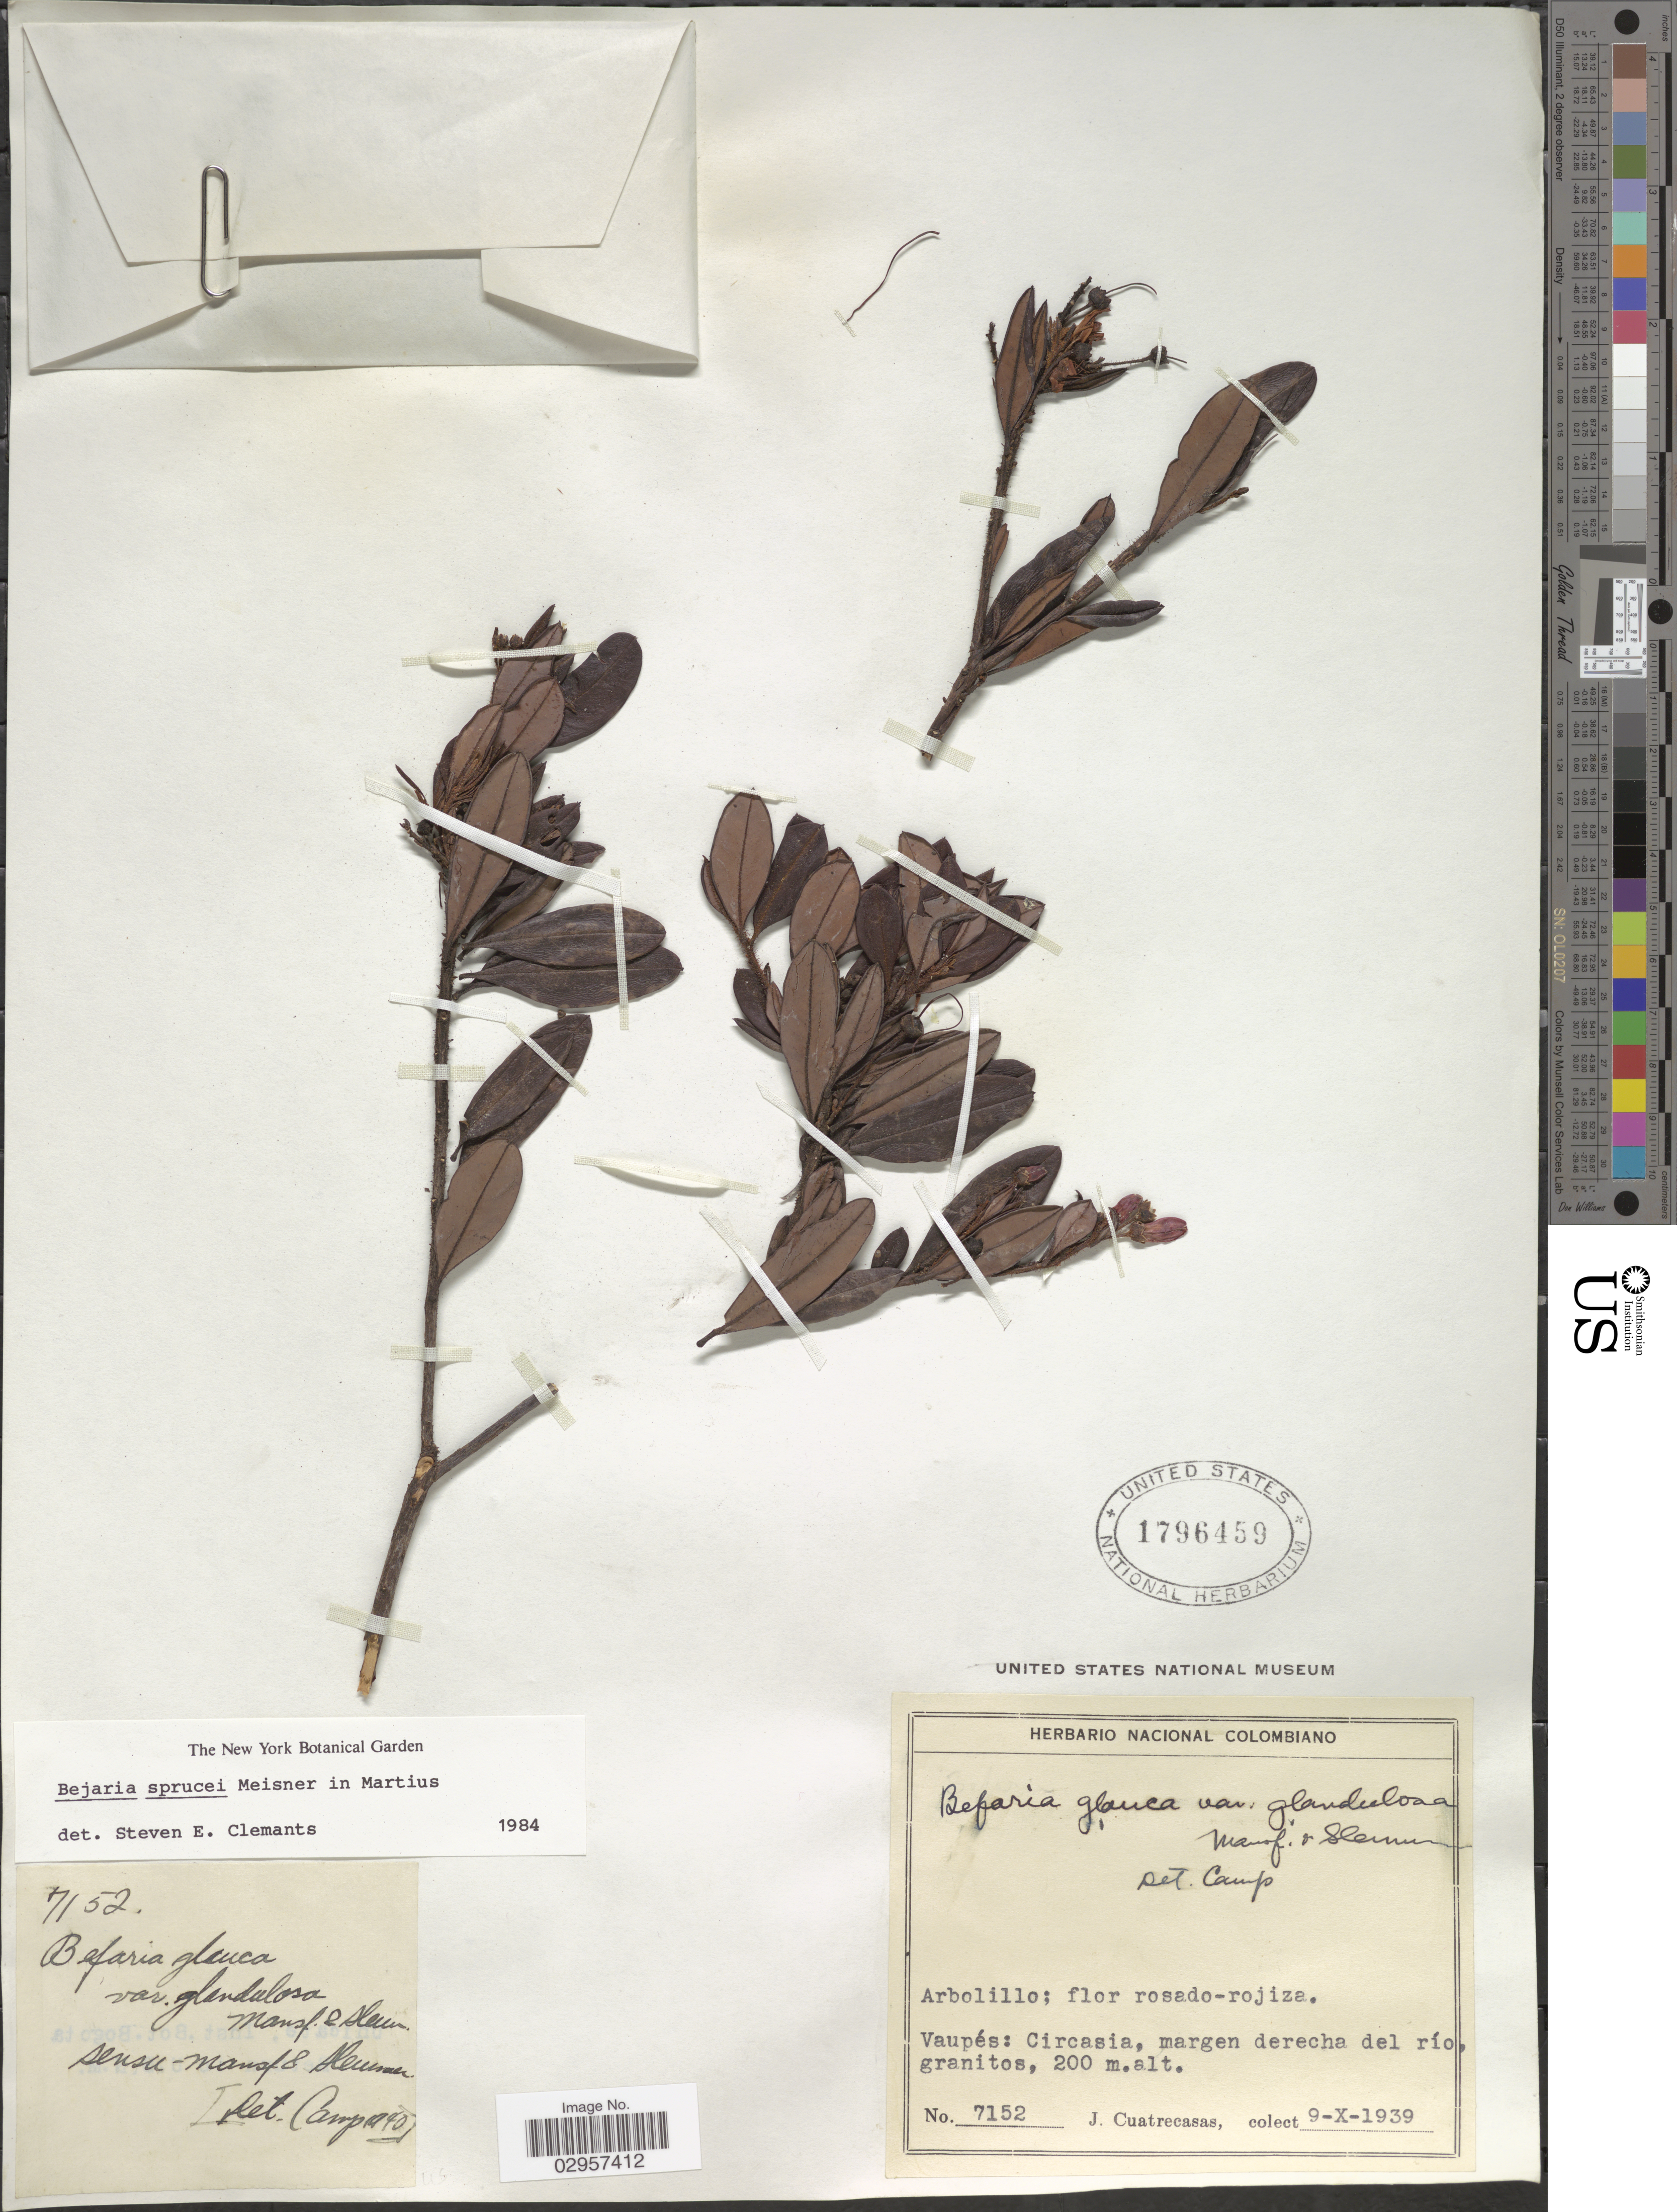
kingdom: Plantae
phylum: Tracheophyta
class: Magnoliopsida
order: Ericales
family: Ericaceae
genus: Befaria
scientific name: Befaria sprucei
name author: Meisn.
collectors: J. Cuatrecasas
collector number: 7152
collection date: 1939-10-09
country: Colombia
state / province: Vaupés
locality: Circasia, margen derecha del río granitos.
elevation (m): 200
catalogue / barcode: US 1796459